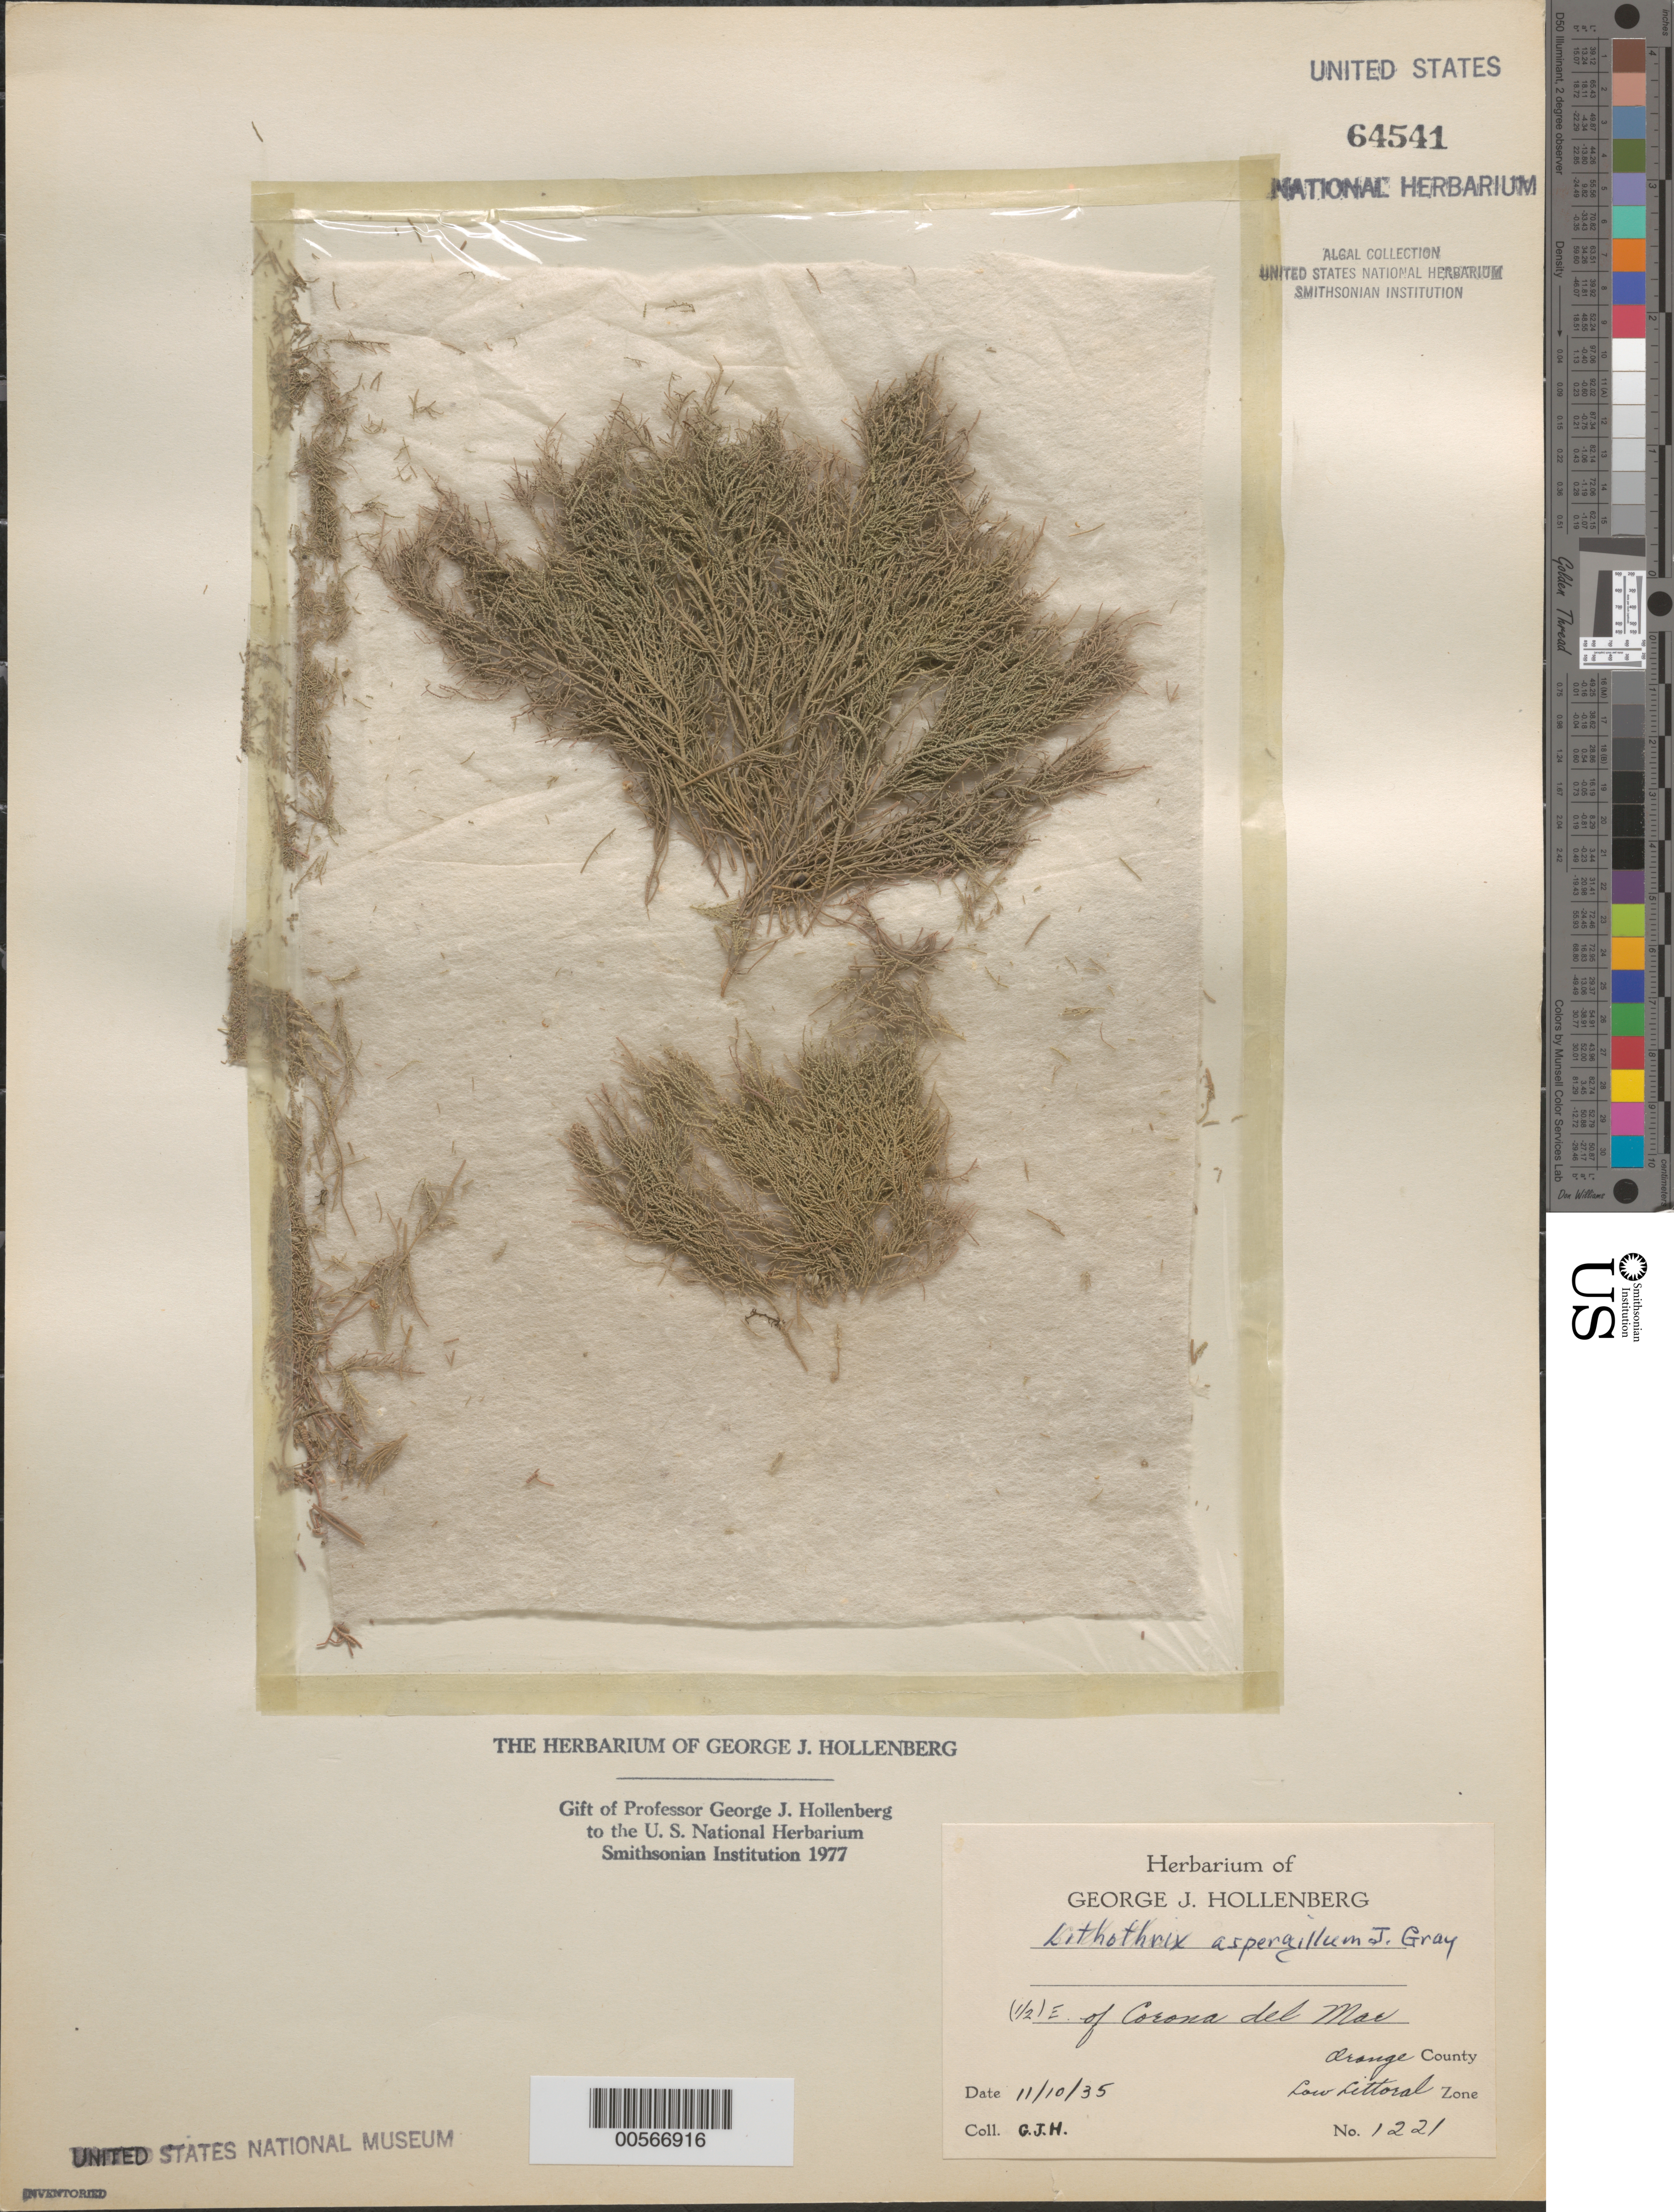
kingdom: Plantae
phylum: Rhodophyta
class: Florideophyceae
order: Corallinales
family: Lithophyllaceae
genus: Lithothrix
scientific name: Lithothrix aspergillum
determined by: Hollenberg, George J.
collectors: G. Hollenberg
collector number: GJH 1221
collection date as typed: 10 Nov 1935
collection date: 1935-11-10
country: United States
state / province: California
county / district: Orange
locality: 0.5 mile east of Corona del Mar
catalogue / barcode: US 64541